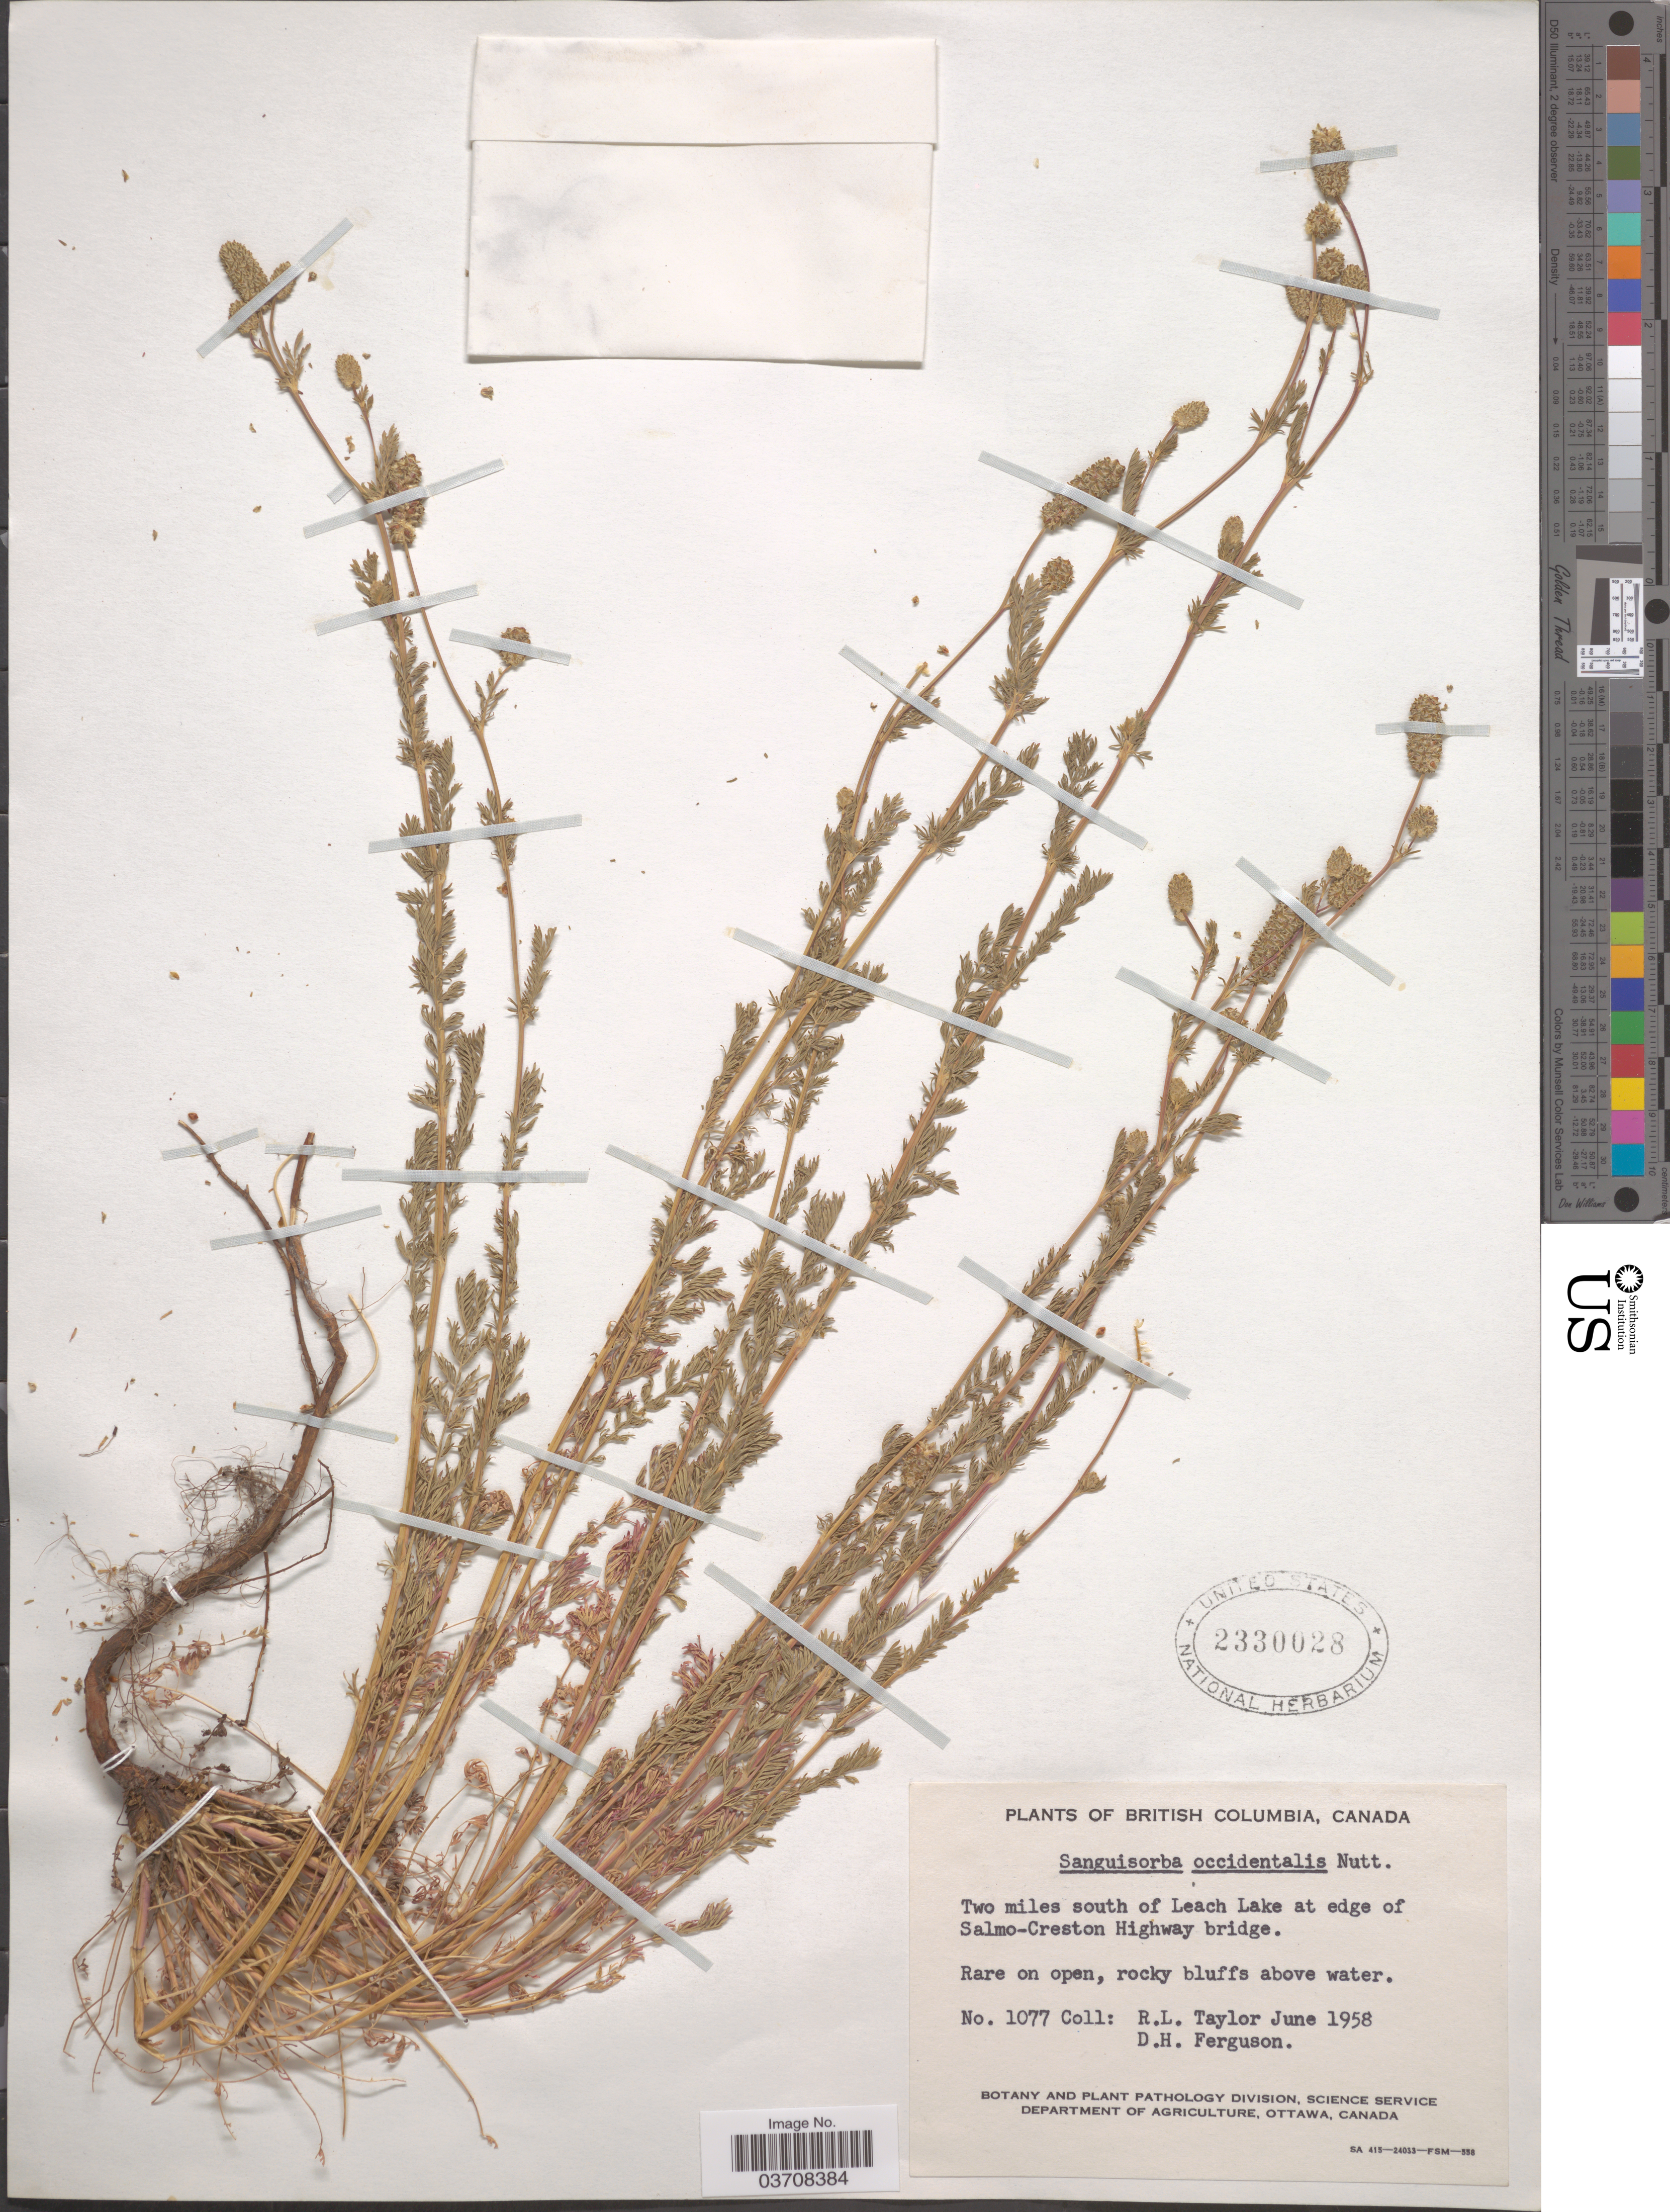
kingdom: Plantae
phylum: Tracheophyta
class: Magnoliopsida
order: Rosales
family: Rosaceae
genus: Sanguisorba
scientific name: Sanguisorba occidentalis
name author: Nutt.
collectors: R. Taylor & D. Ferguson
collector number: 1077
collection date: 1958-06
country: Canada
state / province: British Columbia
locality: Two miles south of Leach Lake at edge of Salmo-Creston Highway bridge.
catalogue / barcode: US 2330028